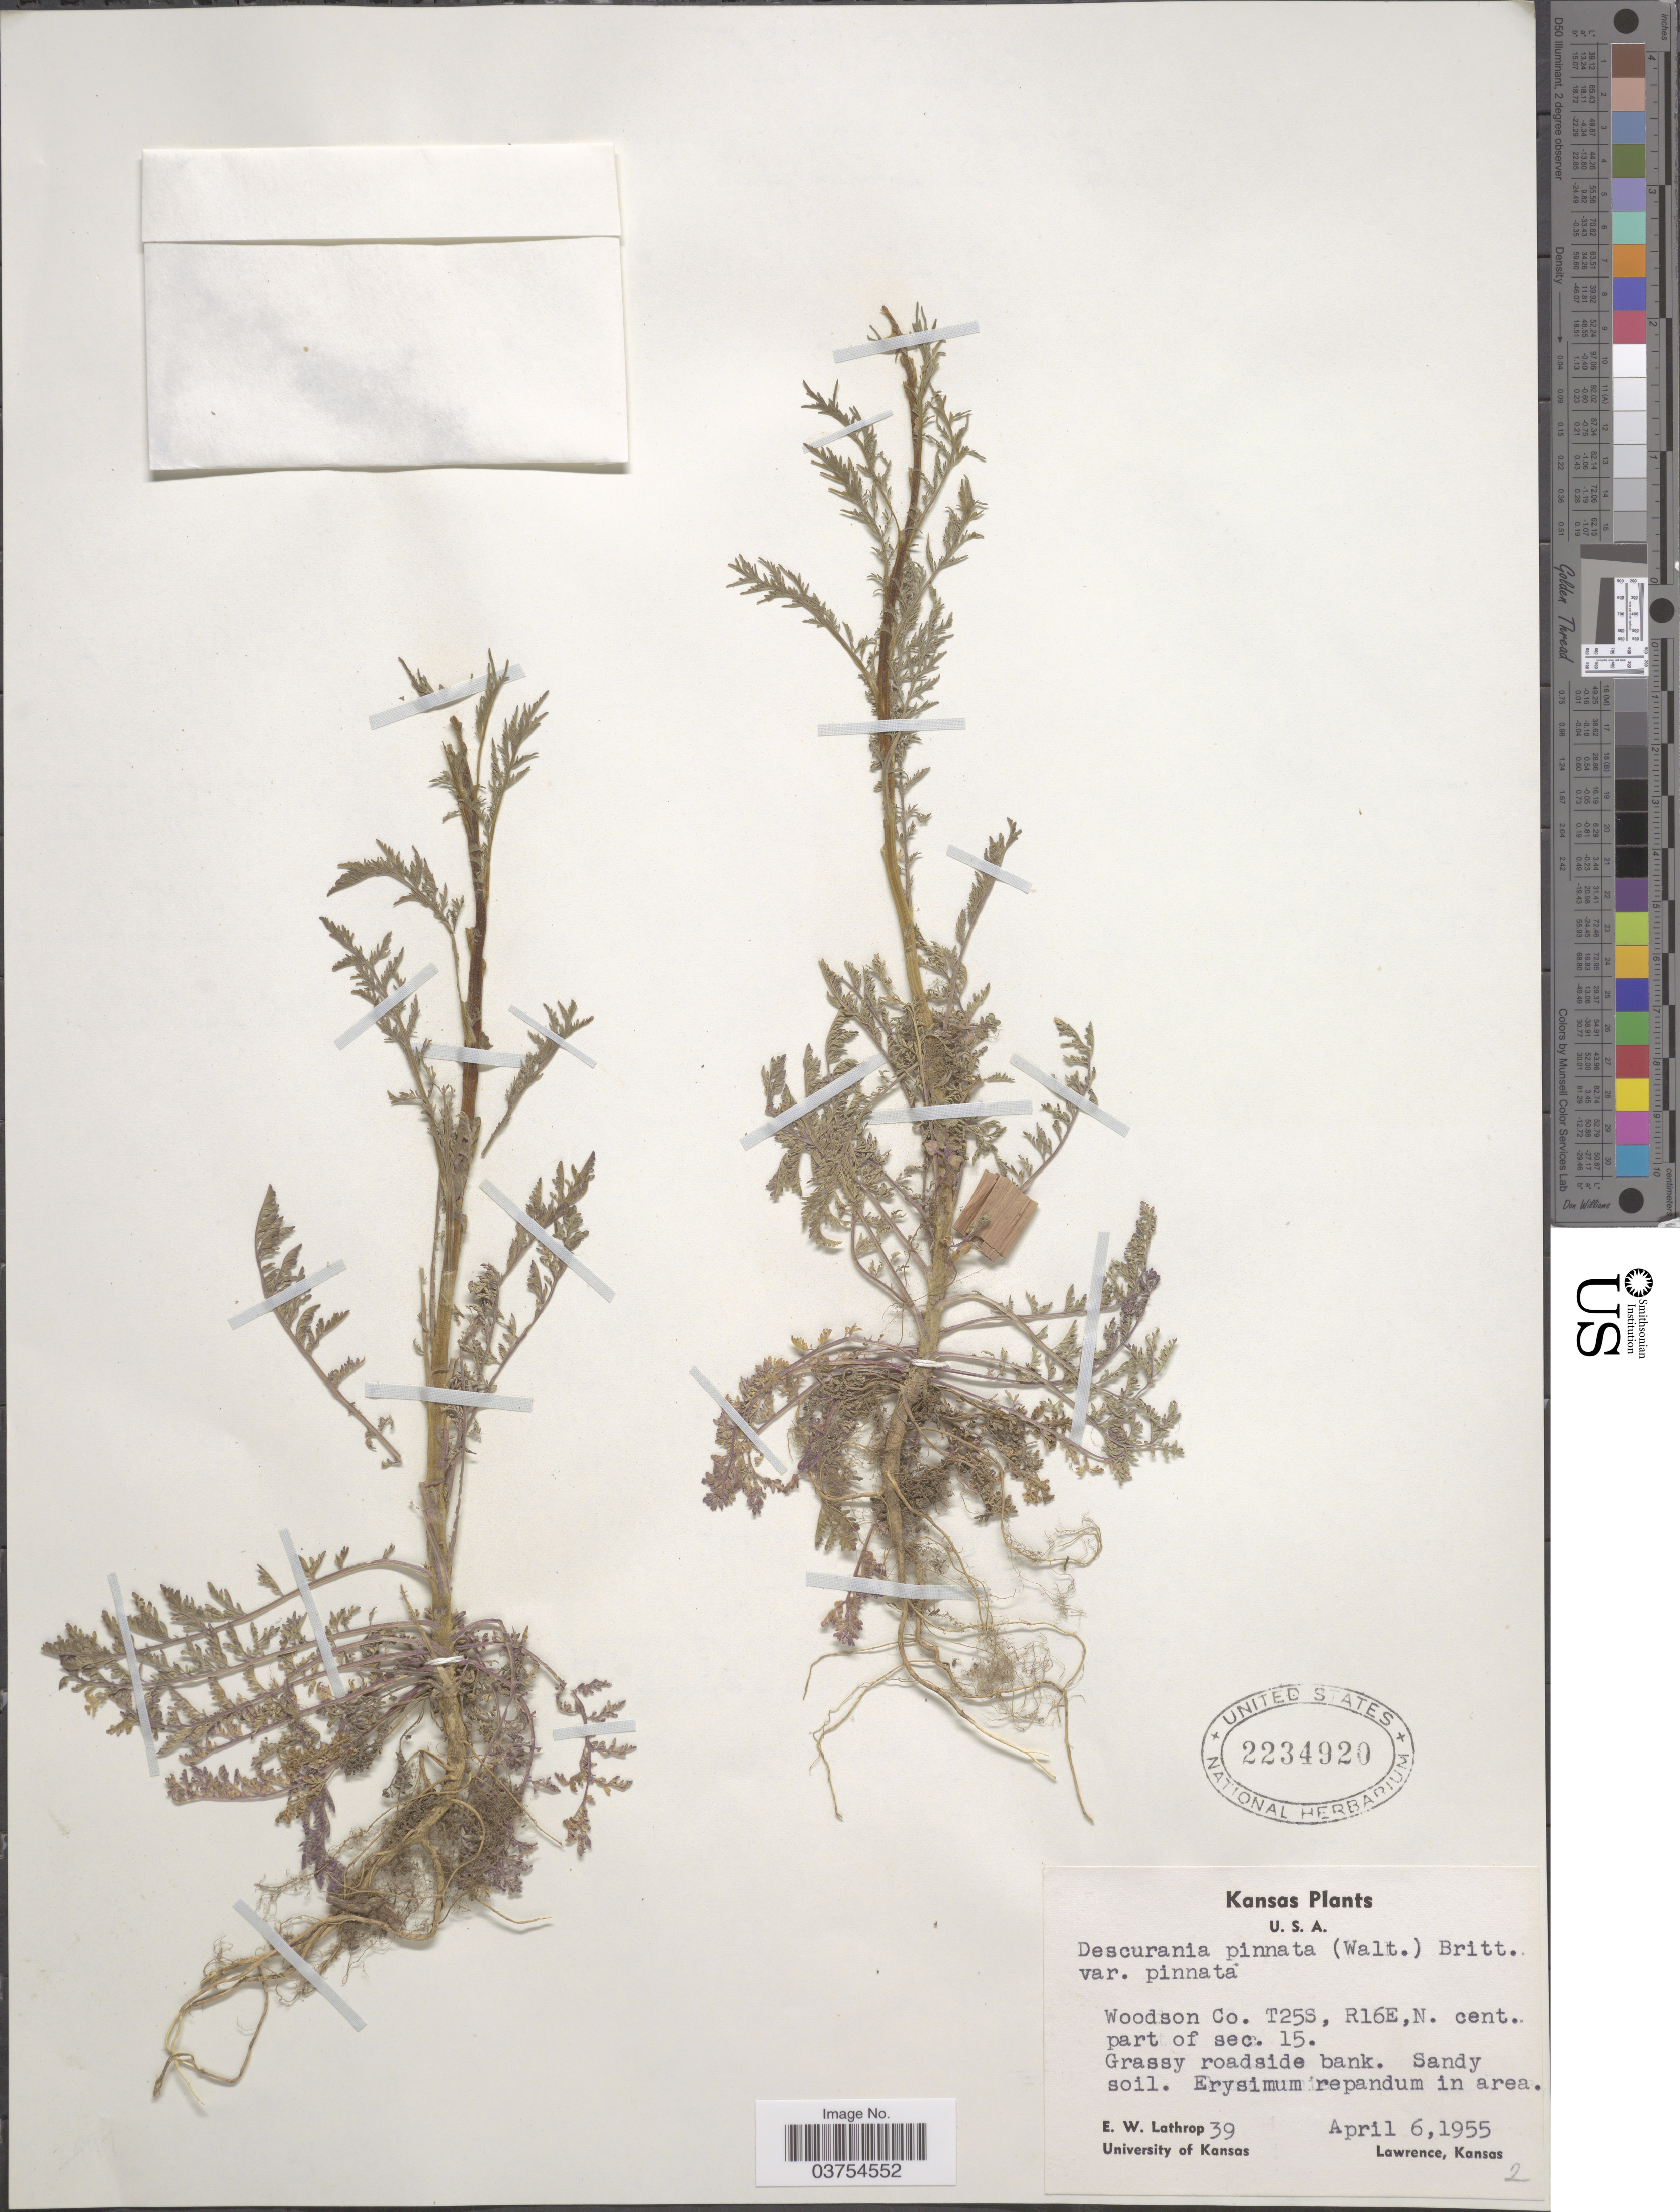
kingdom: Plantae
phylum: Tracheophyta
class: Magnoliopsida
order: Brassicales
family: Brassicaceae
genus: Descurainia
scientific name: Descurainia pinnata var. sp.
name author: (C.A. Mey.)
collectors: E. W. Lathrop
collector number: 39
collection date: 1955-04-06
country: United States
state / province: Kansas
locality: Woodson Co. T25s, R16E, N. cent. part of sec. 15. Grassy roadside bank.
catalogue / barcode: US 2234920